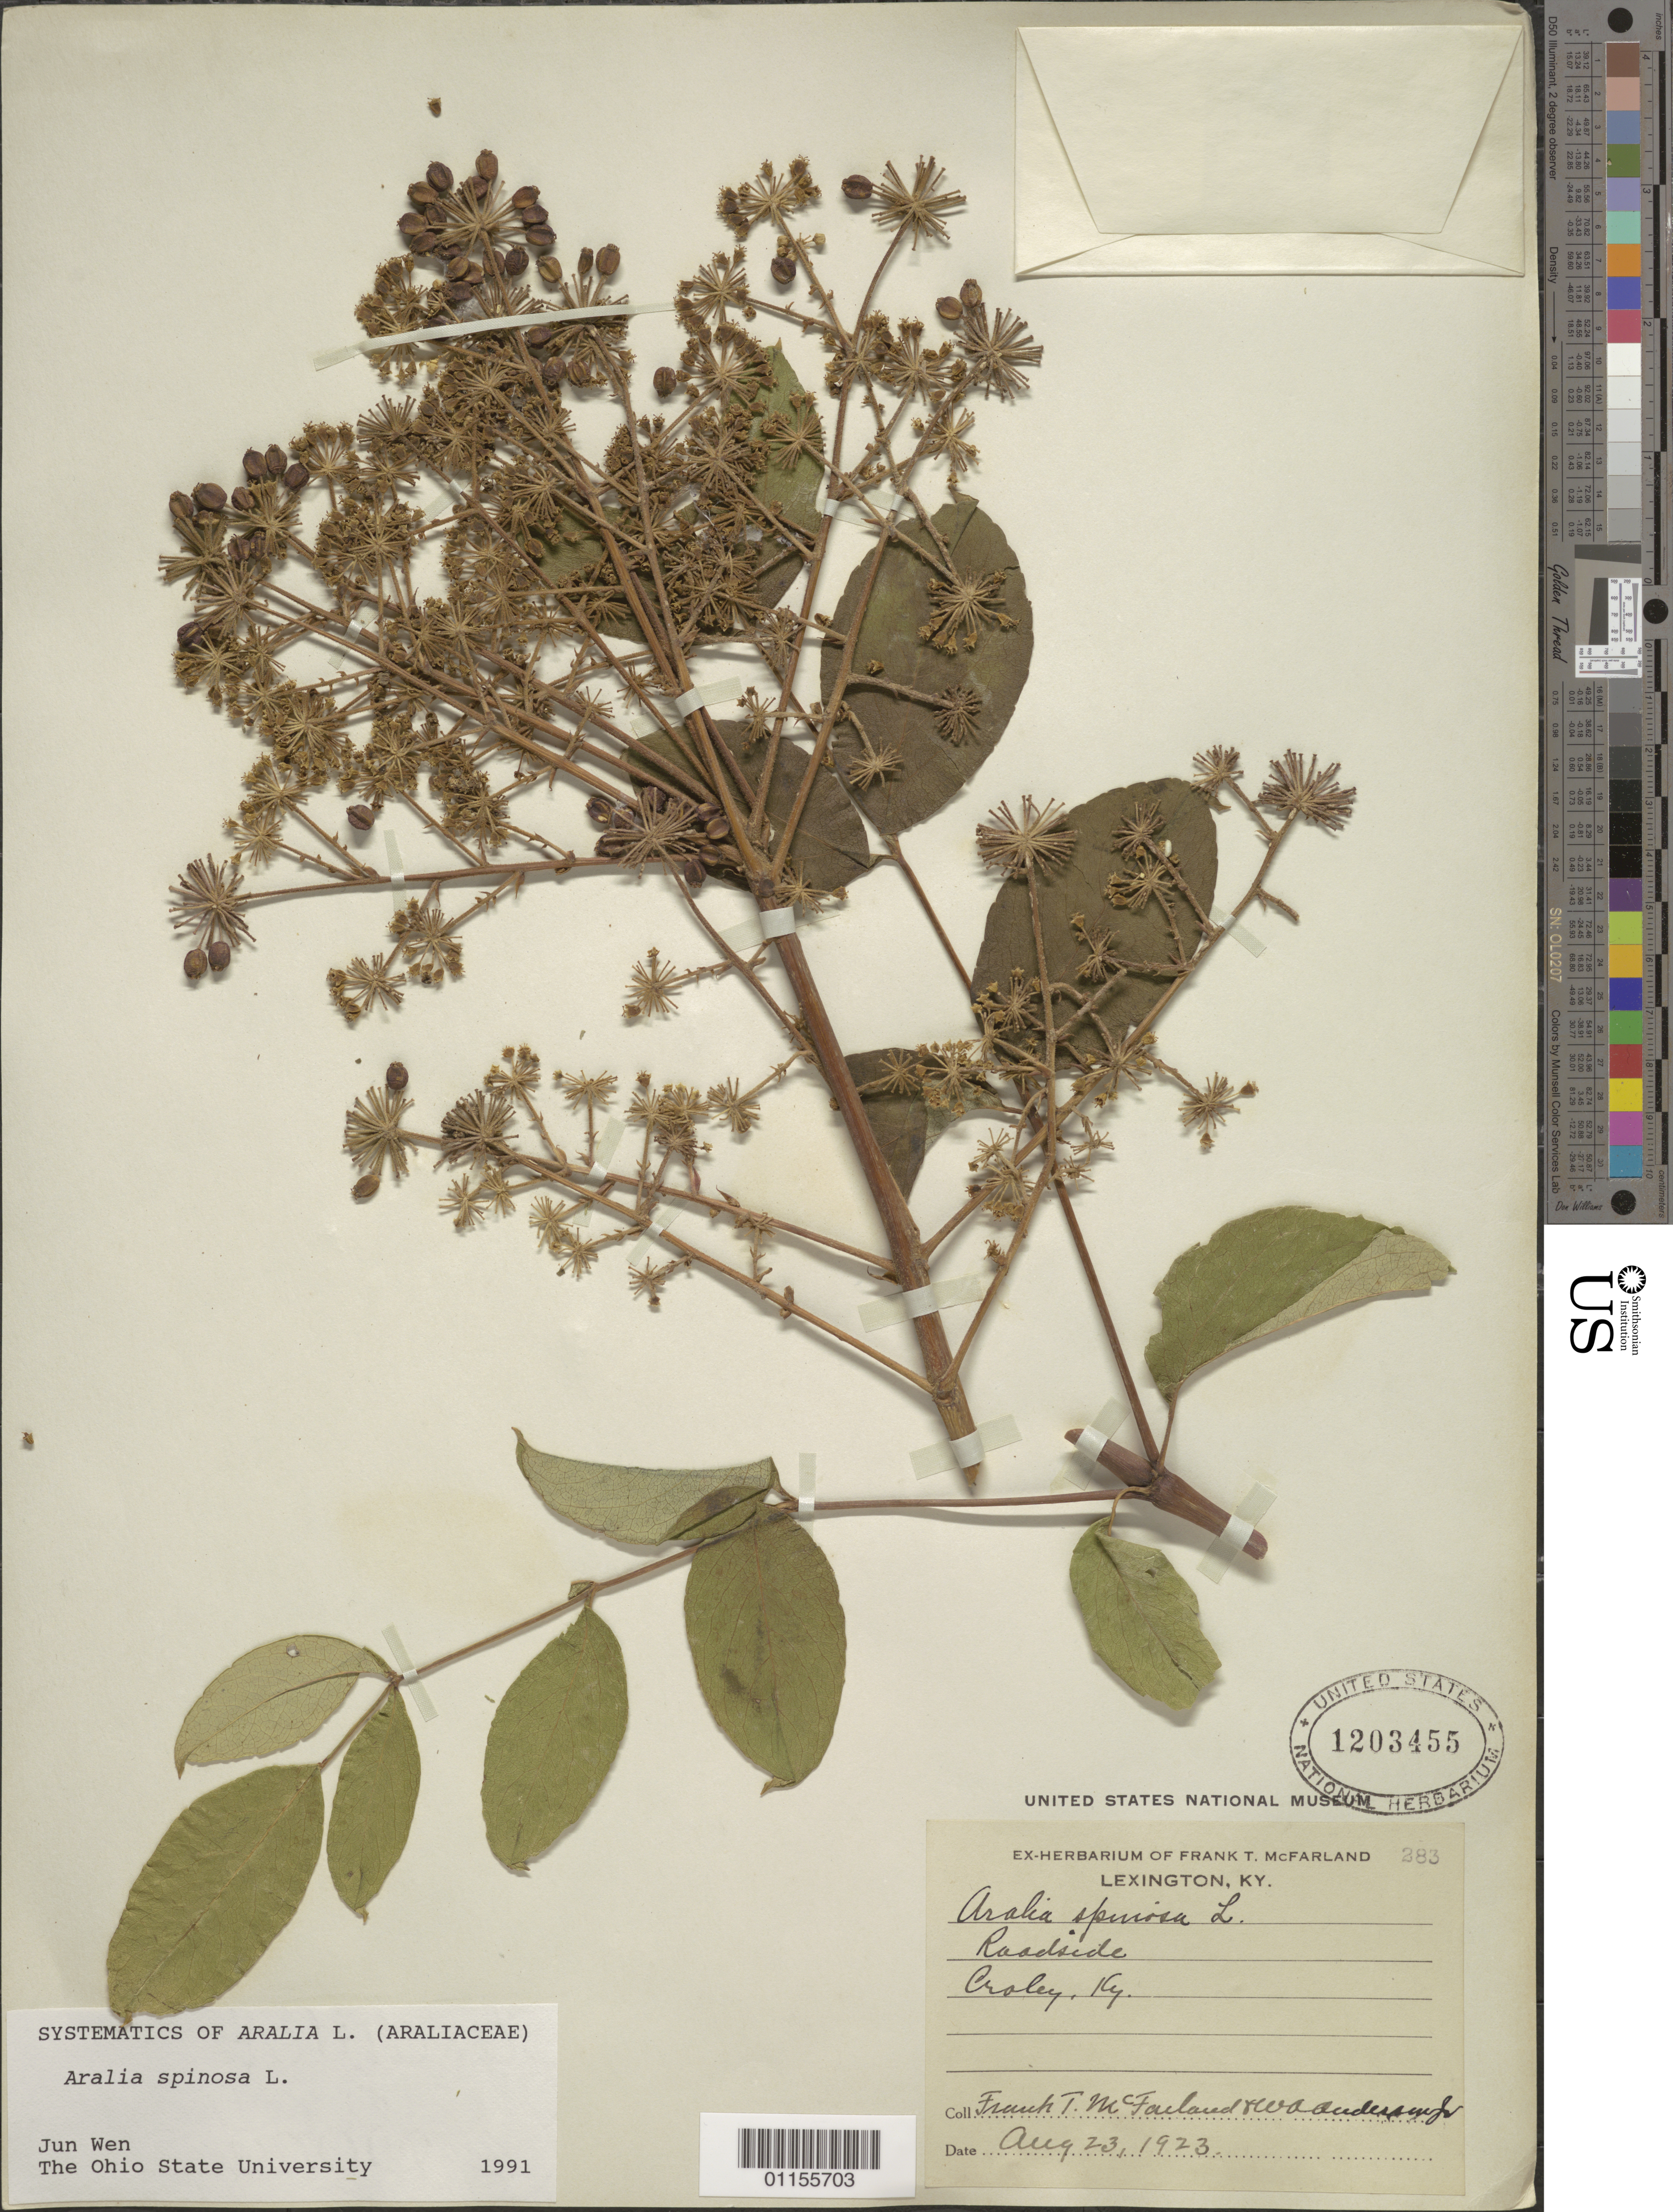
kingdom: Plantae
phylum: Tracheophyta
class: Magnoliopsida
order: Apiales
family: Araliaceae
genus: Aralia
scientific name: Aralia spinosa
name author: L.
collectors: F. McFarland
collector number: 283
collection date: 1923-08-23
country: United States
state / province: Kentucky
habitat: Roadside.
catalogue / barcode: US 1203455